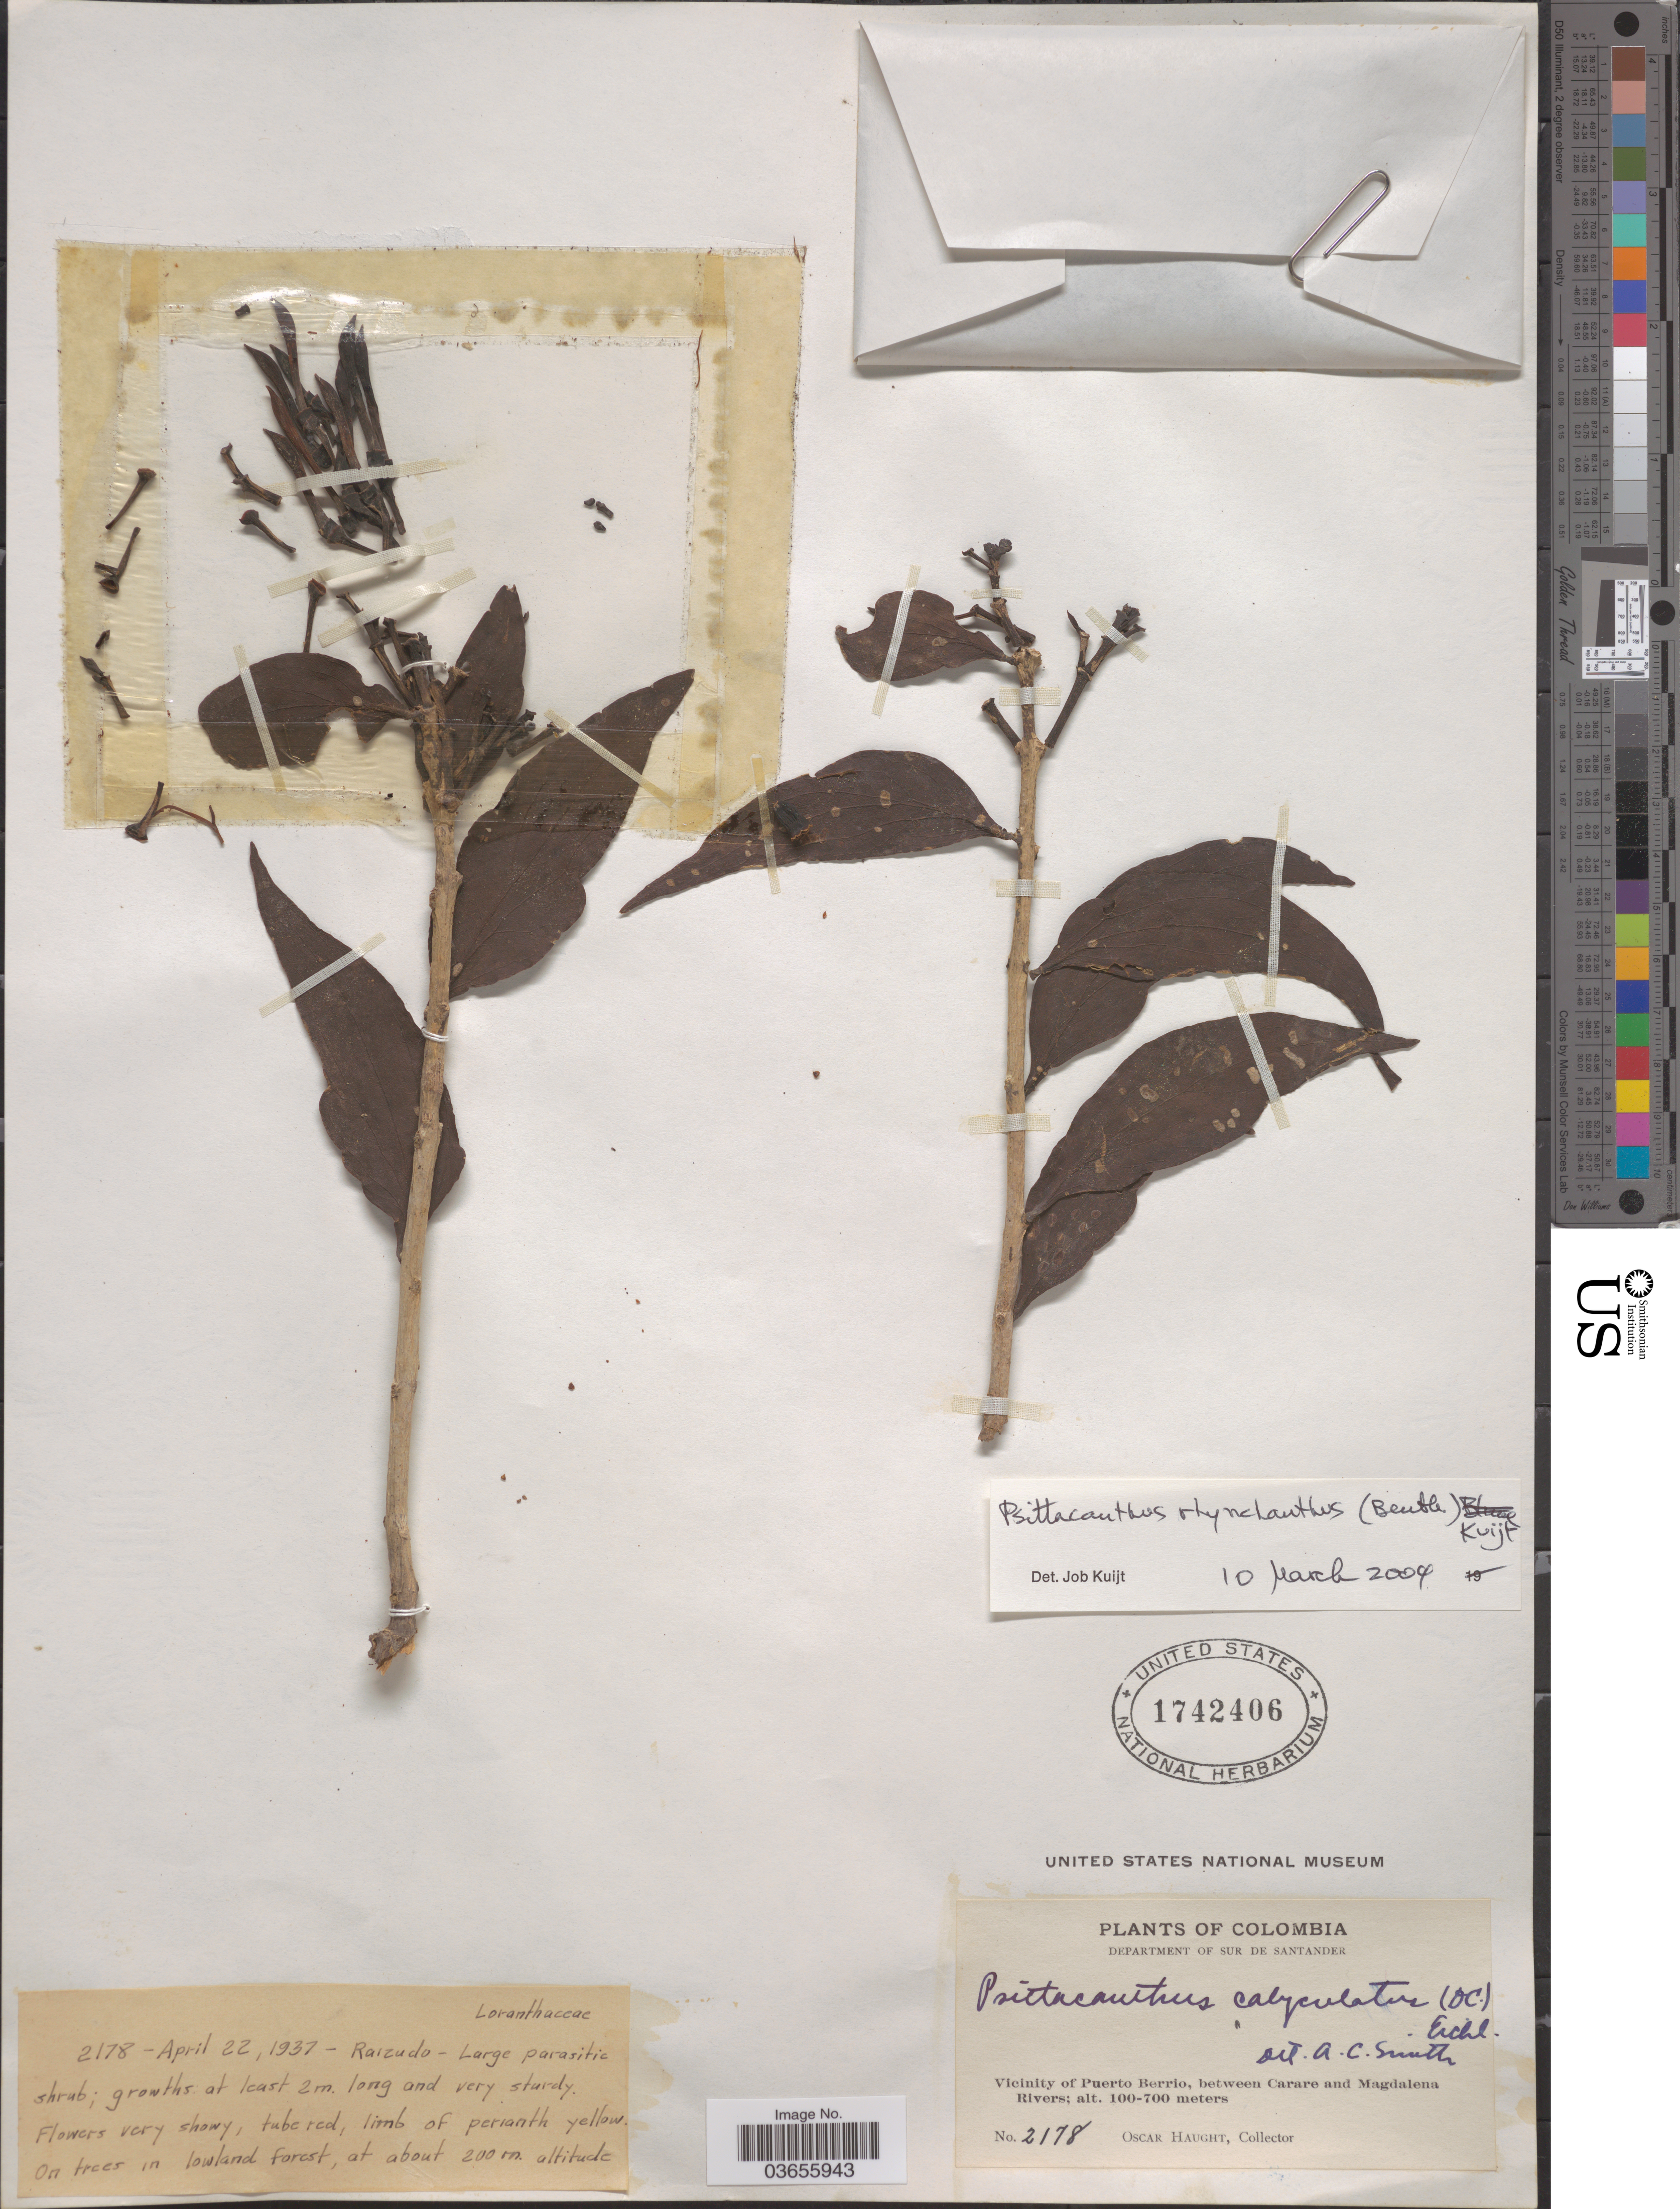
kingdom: Plantae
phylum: Tracheophyta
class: Magnoliopsida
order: Santalales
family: Loranthaceae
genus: Psittacanthus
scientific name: Psittacanthus rhynchanthus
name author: (Benth.) Kuijt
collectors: O. L. Haught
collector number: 2178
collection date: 1937-04-22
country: Colombia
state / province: Santander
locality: Department of Sur de Santander. Vicinity of Puerto Berrio, between Carare and Magdalena Rivers.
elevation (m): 200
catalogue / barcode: US 1742406